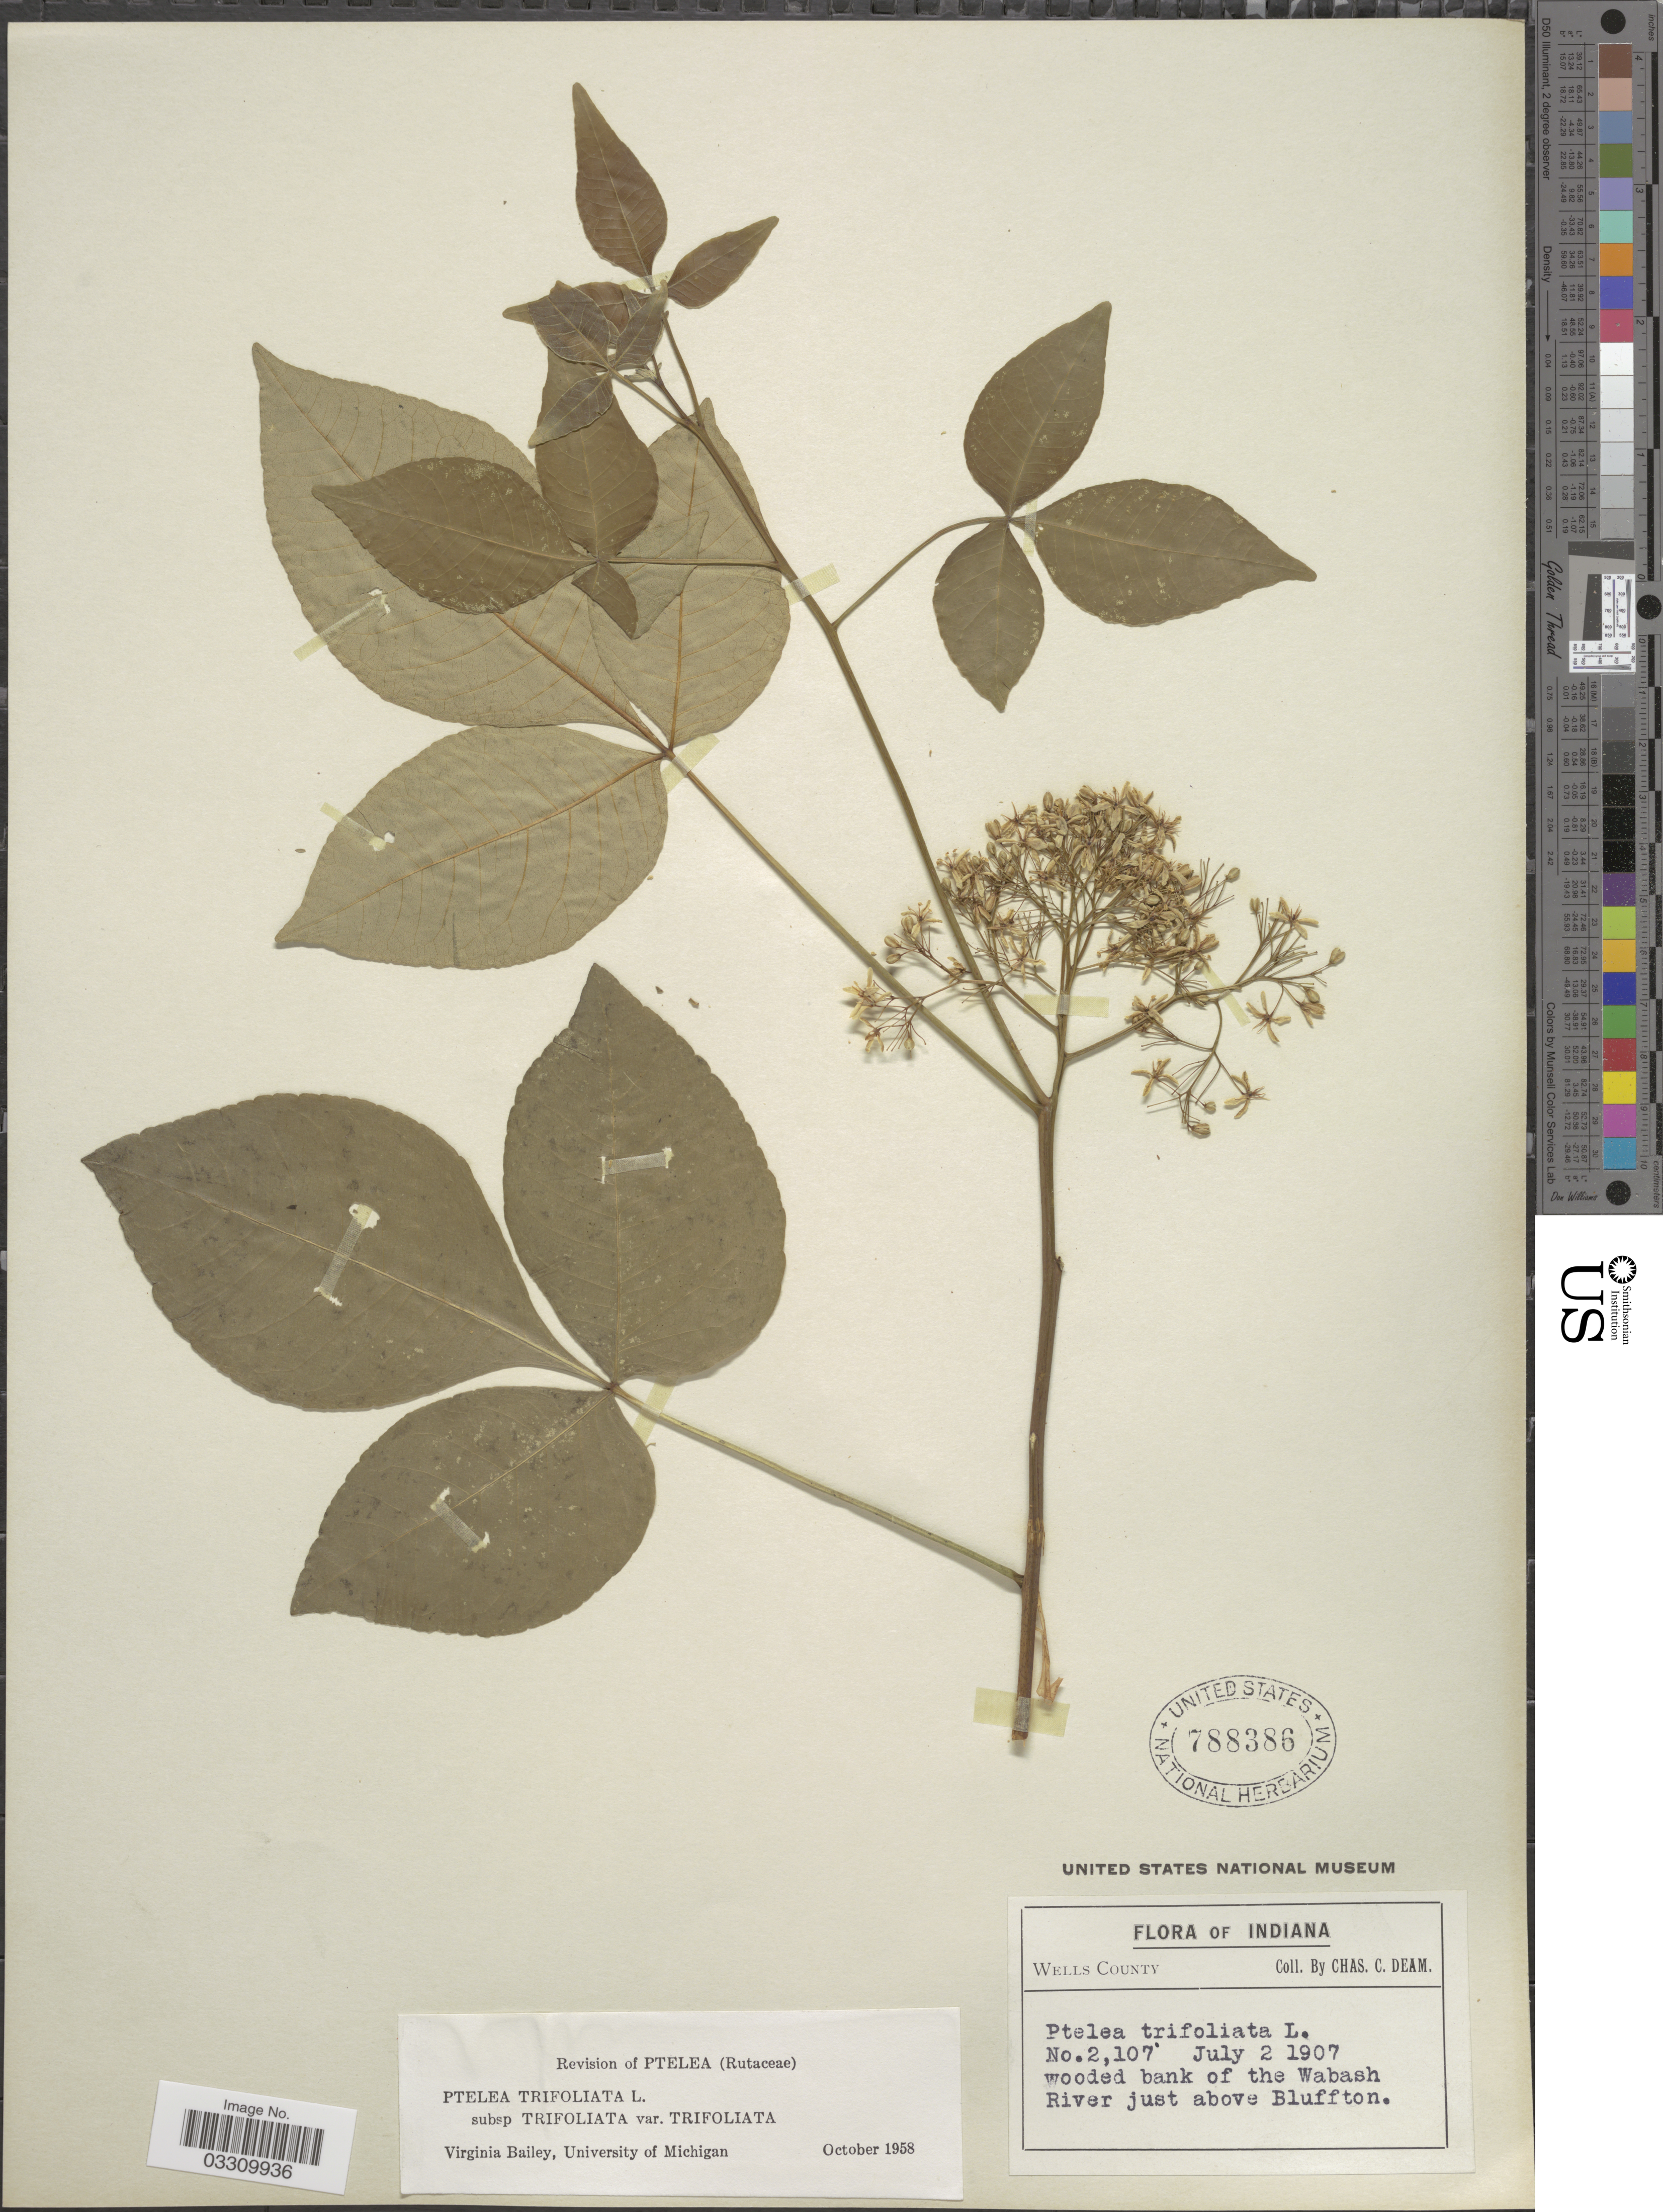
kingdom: Plantae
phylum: Tracheophyta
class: Magnoliopsida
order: Sapindales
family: Rutaceae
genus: Ptelea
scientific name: Ptelea trifoliata subsp. trifoliata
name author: L.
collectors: C. C. Deam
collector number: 2107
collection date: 1907-07-02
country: United States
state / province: Indiana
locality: Wells County. Wooded bank of the Wabash River just above Bluffton.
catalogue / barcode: US 788386